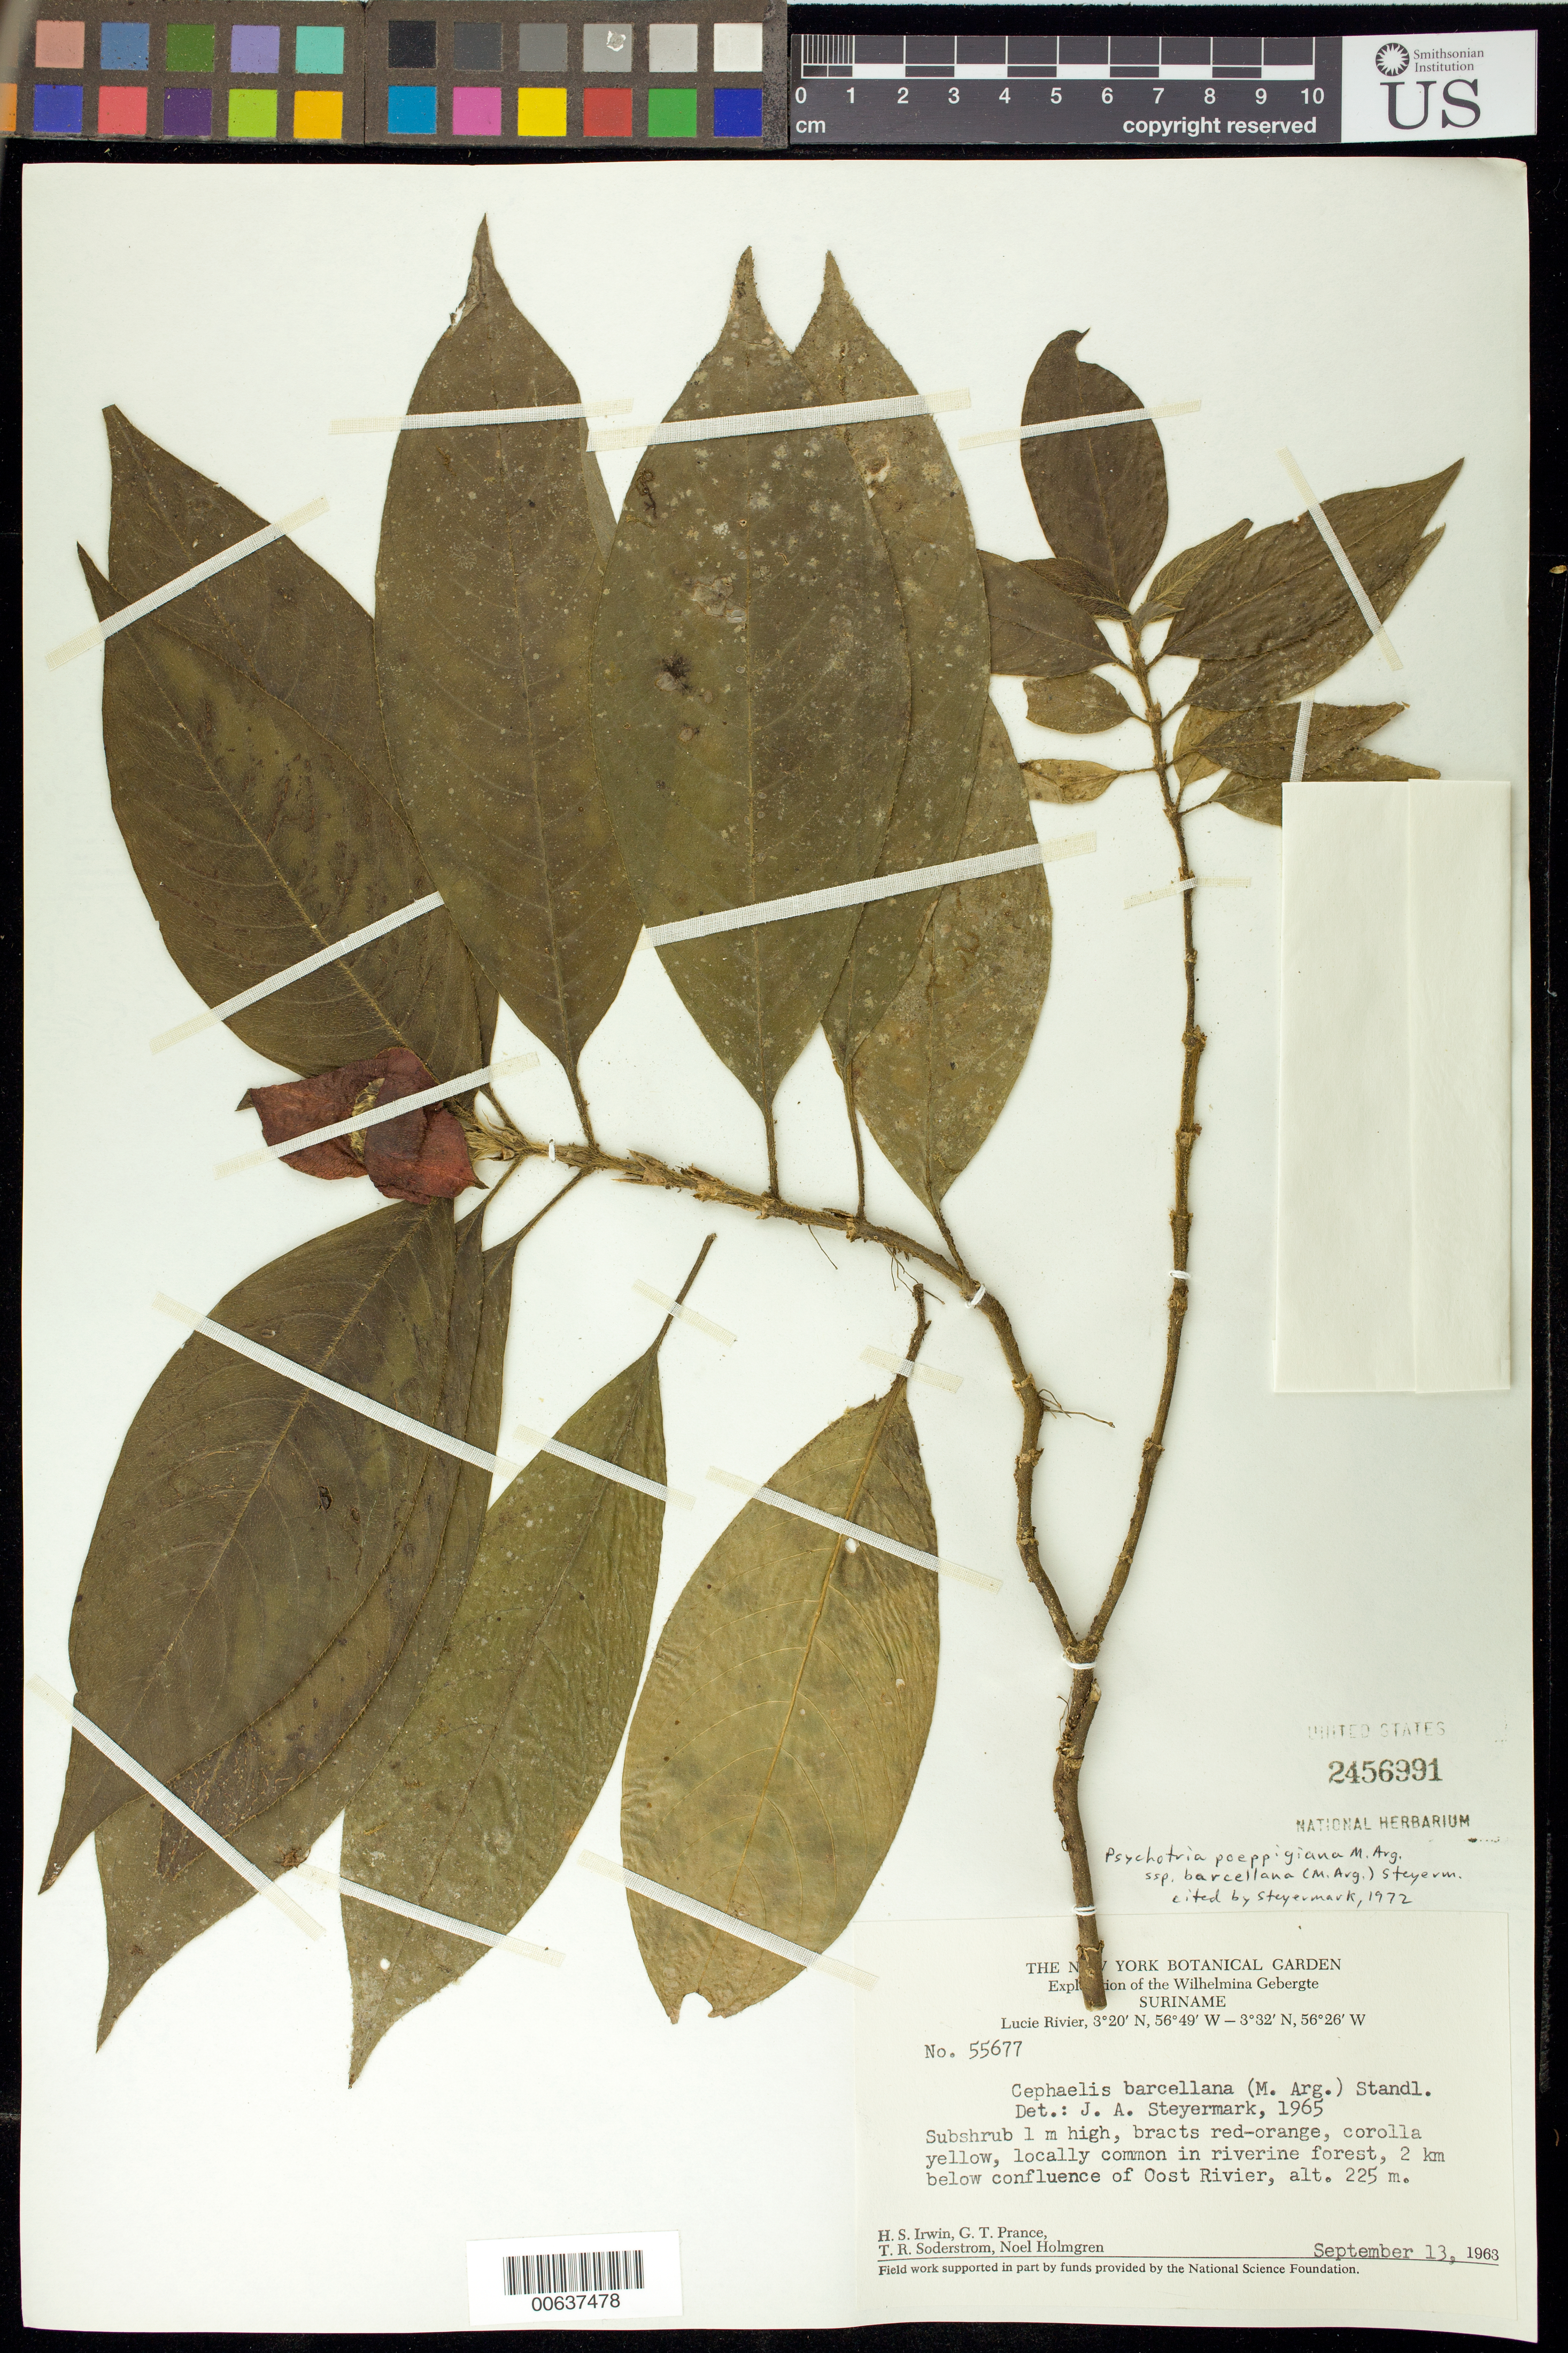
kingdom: Plantae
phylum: Tracheophyta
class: Magnoliopsida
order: Gentianales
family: Rubiaceae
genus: Palicourea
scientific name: Palicourea tomentosa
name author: (Aubl.) Borhidi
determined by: Kirkbride, J. H., Jr.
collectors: H. Irwin, G. T. Prance, T. R. Soderstrom & N. H. Holmgren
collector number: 55677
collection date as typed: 13-Sep-63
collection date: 1963-09-13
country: Suriname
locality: Lucie R., 2 km below confl. with Oost R., Wilhelmina Gebergte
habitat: Riverine forest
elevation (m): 225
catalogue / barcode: US 2456991